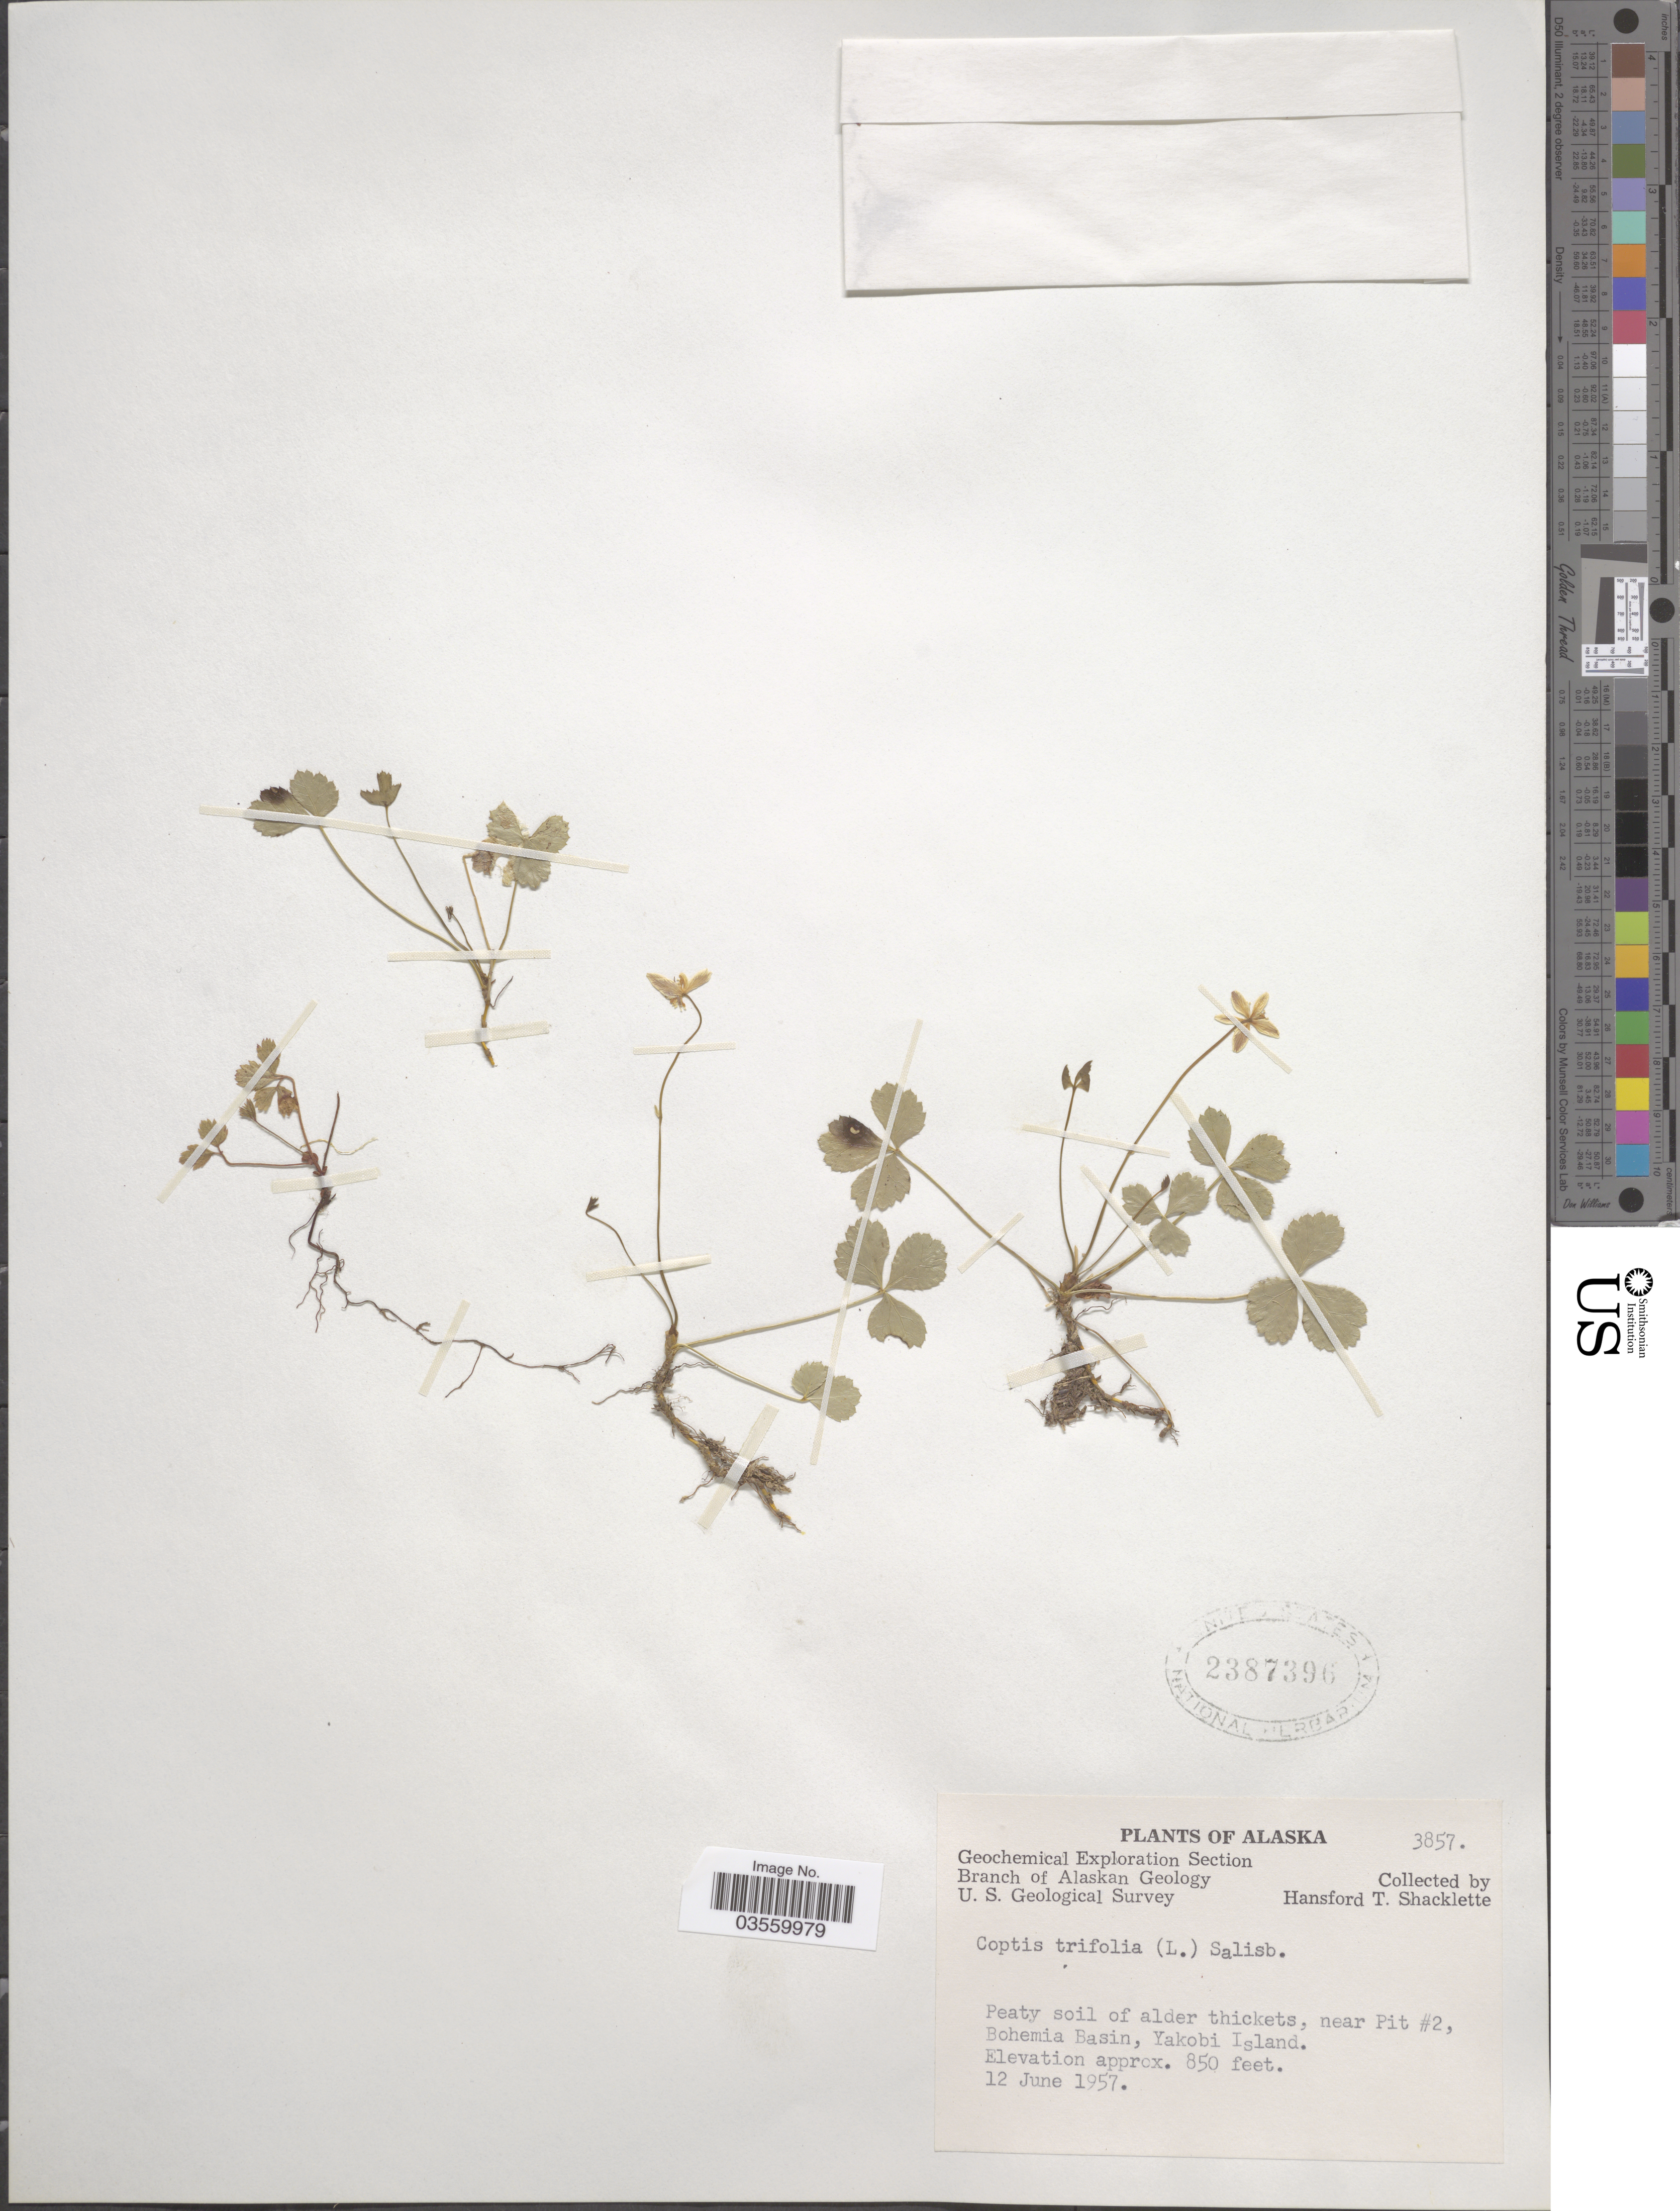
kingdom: Plantae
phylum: Tracheophyta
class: Magnoliopsida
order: Ranunculales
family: Ranunculaceae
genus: Coptis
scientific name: Coptis trifolia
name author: (L.) Salisb.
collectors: H. Shacklette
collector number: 3857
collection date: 1957-06-12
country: United States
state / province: Alaska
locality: Near Pit #2, Bohemia Basin, Yakobi Island.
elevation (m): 259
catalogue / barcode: US 2387396